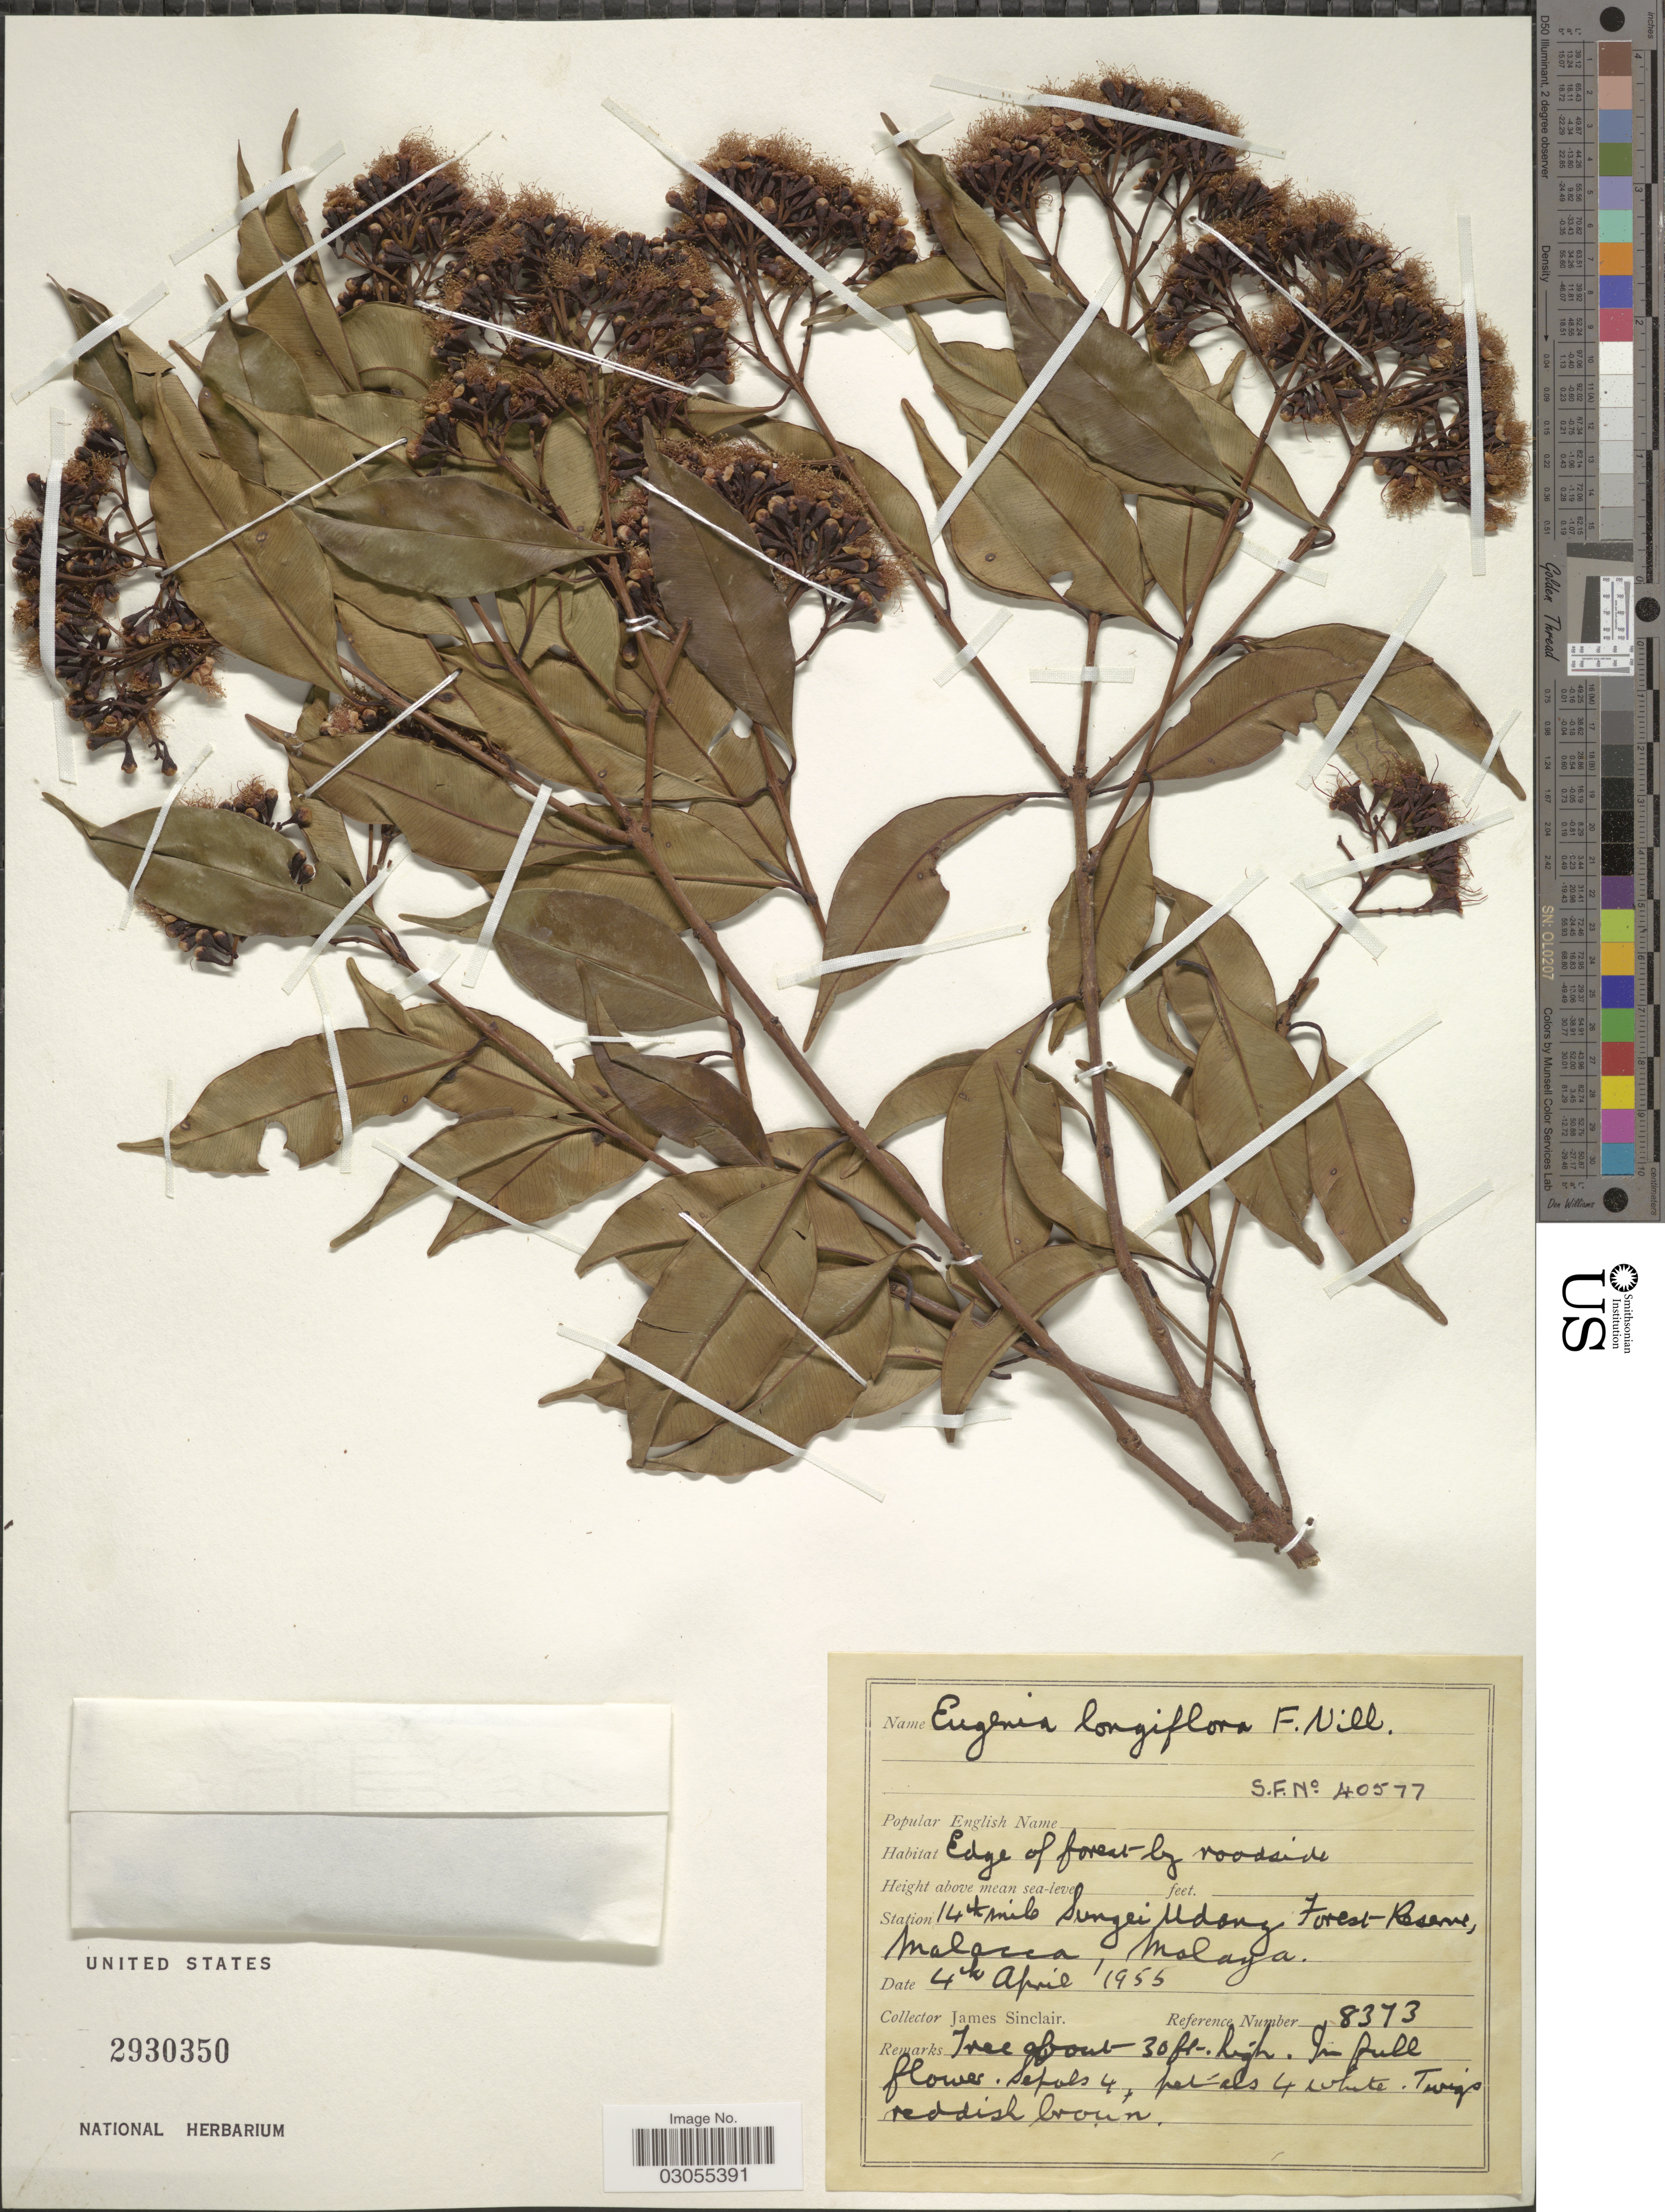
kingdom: Plantae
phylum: Tracheophyta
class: Magnoliopsida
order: Myrtales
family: Myrtaceae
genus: Syzygium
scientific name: Syzygium cerasiforme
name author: (Blume) Merr. & L.M. Perry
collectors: J. Sinclair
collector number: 8373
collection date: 1955-04-04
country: Malaysia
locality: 14th mile Sungei Udang Forest Reserve, Malaya.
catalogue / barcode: US 2930350